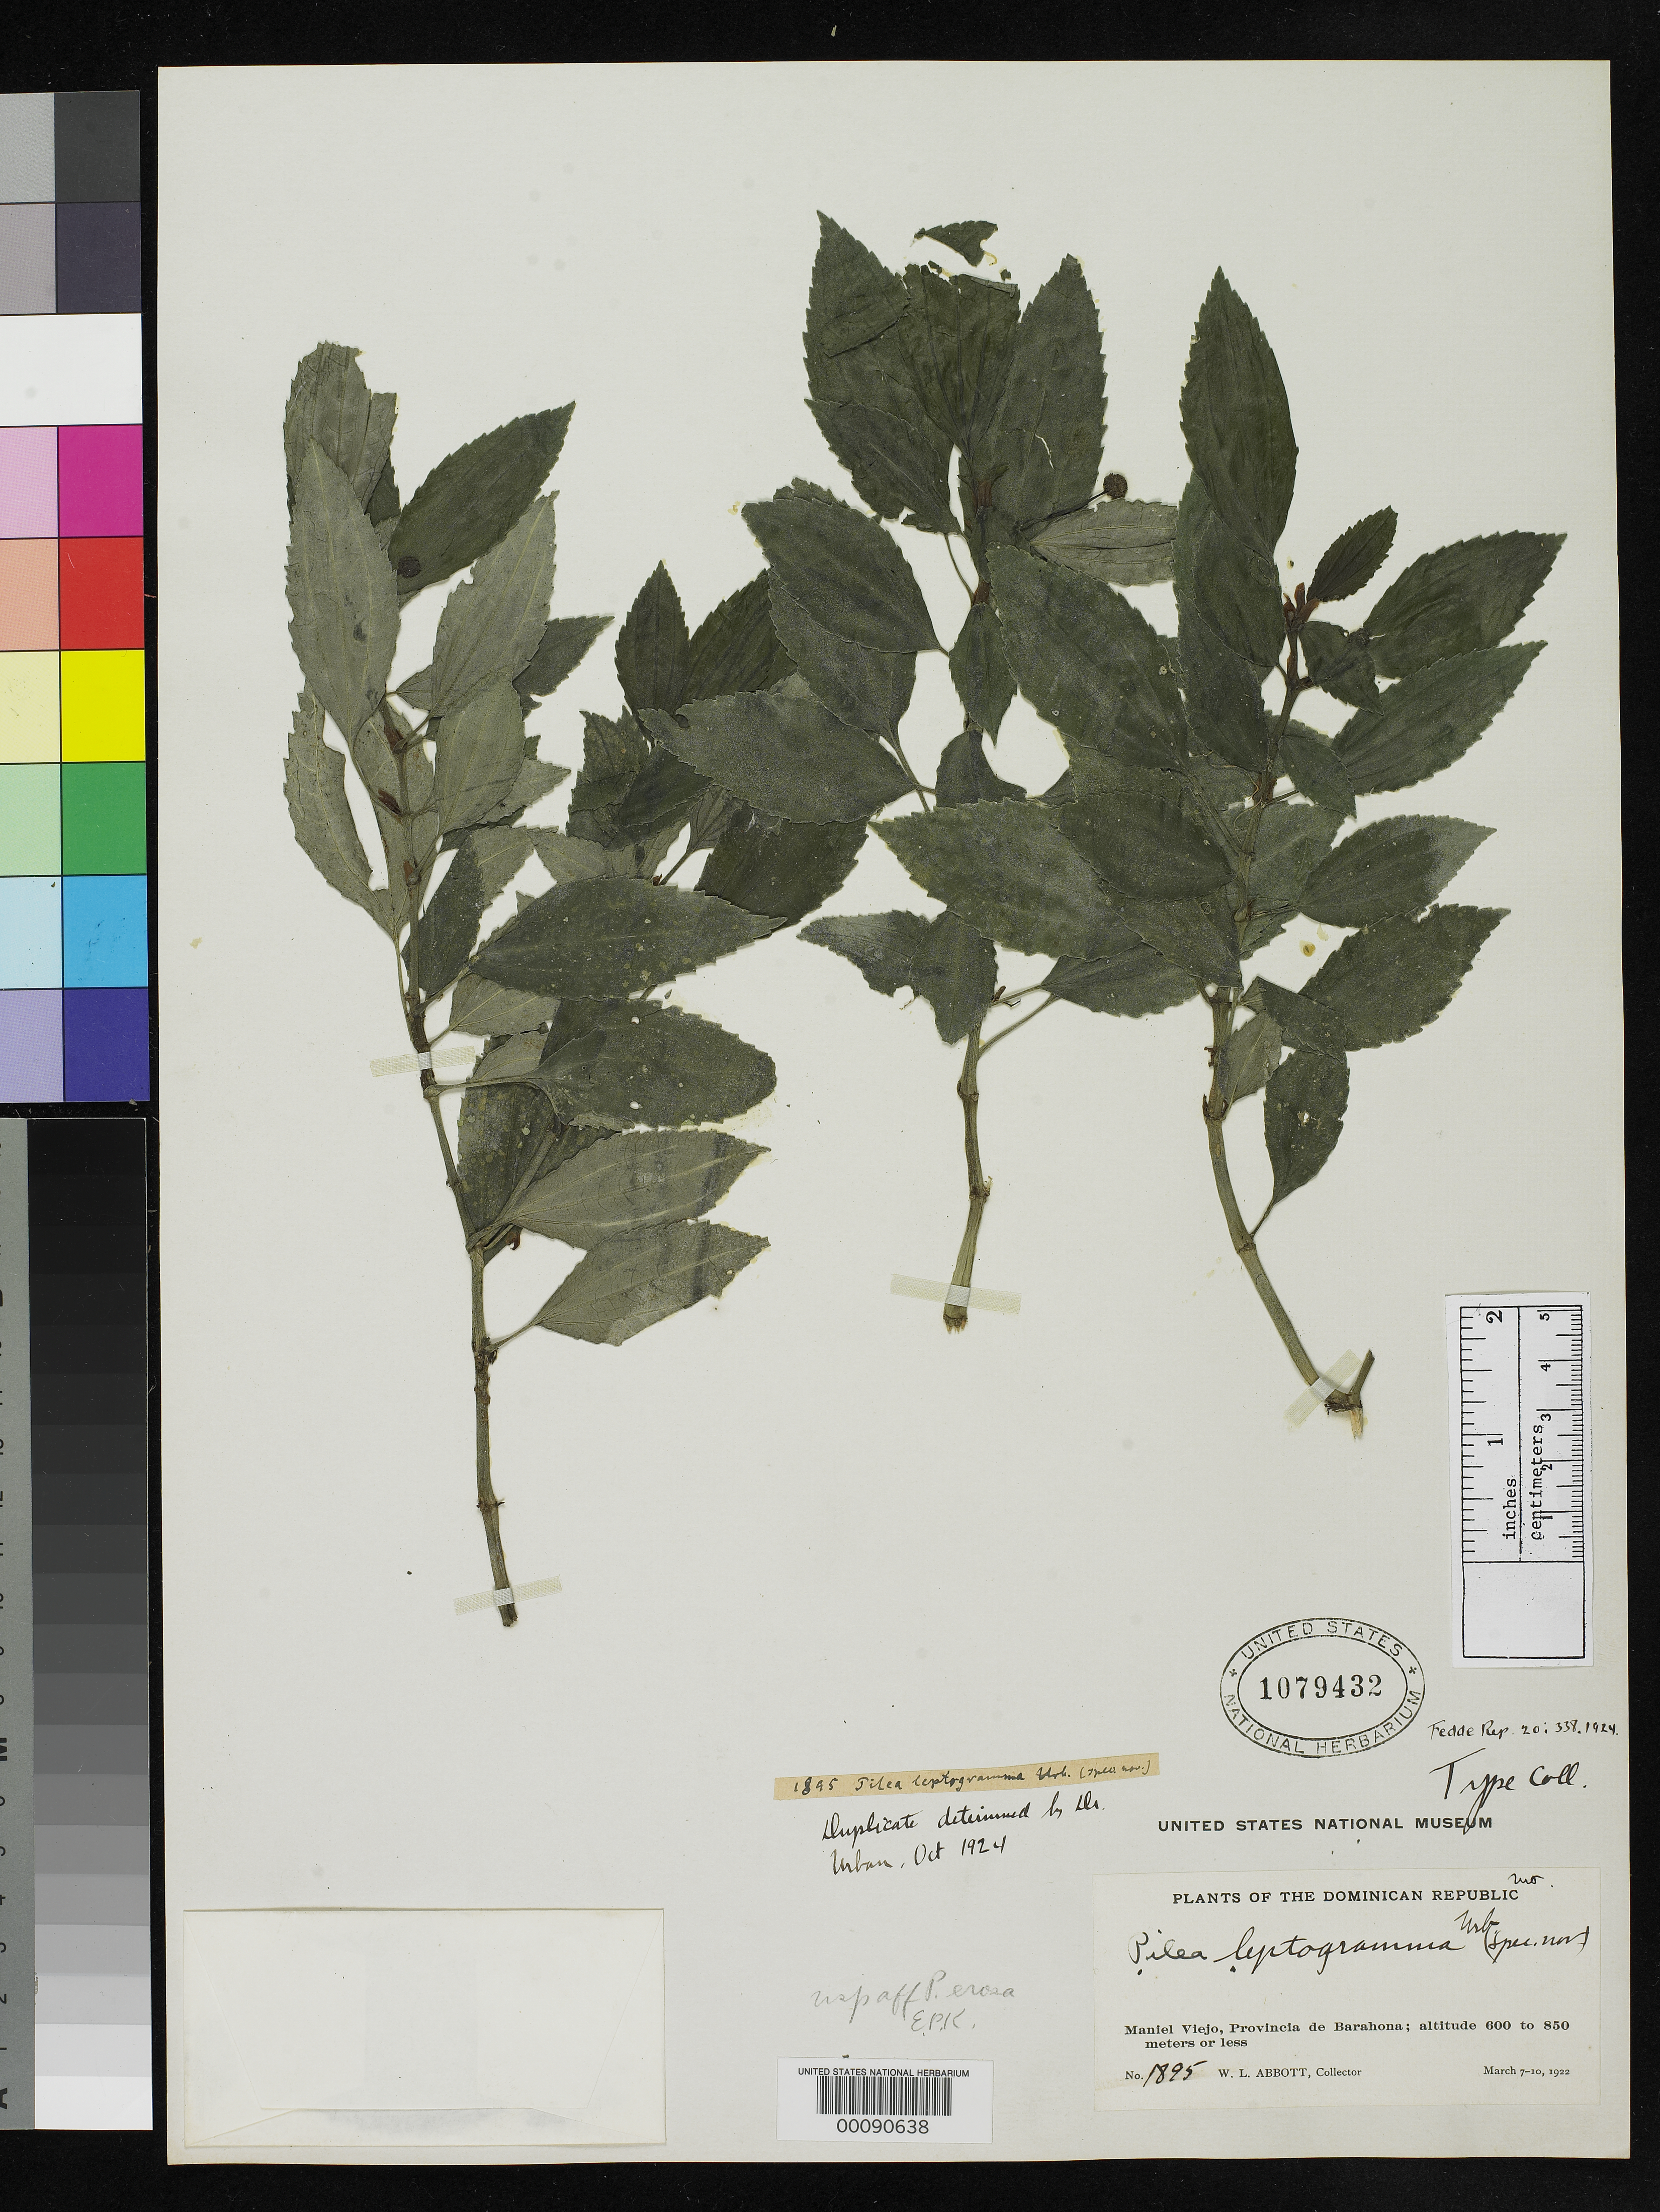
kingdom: Plantae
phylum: Tracheophyta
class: Magnoliopsida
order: Rosales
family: Urticaceae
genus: Pilea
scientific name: Pilea leptogramma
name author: Urb.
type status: Isotype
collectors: W. L. Abbott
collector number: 1895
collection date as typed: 07 Mar 1922 to 10 Mar 1922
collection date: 1922-03-07/1922-03-10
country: Dominican Republic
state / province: Barahona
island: Hispaniola Island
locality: Maniel Viejo.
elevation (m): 600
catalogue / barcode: US 1079432